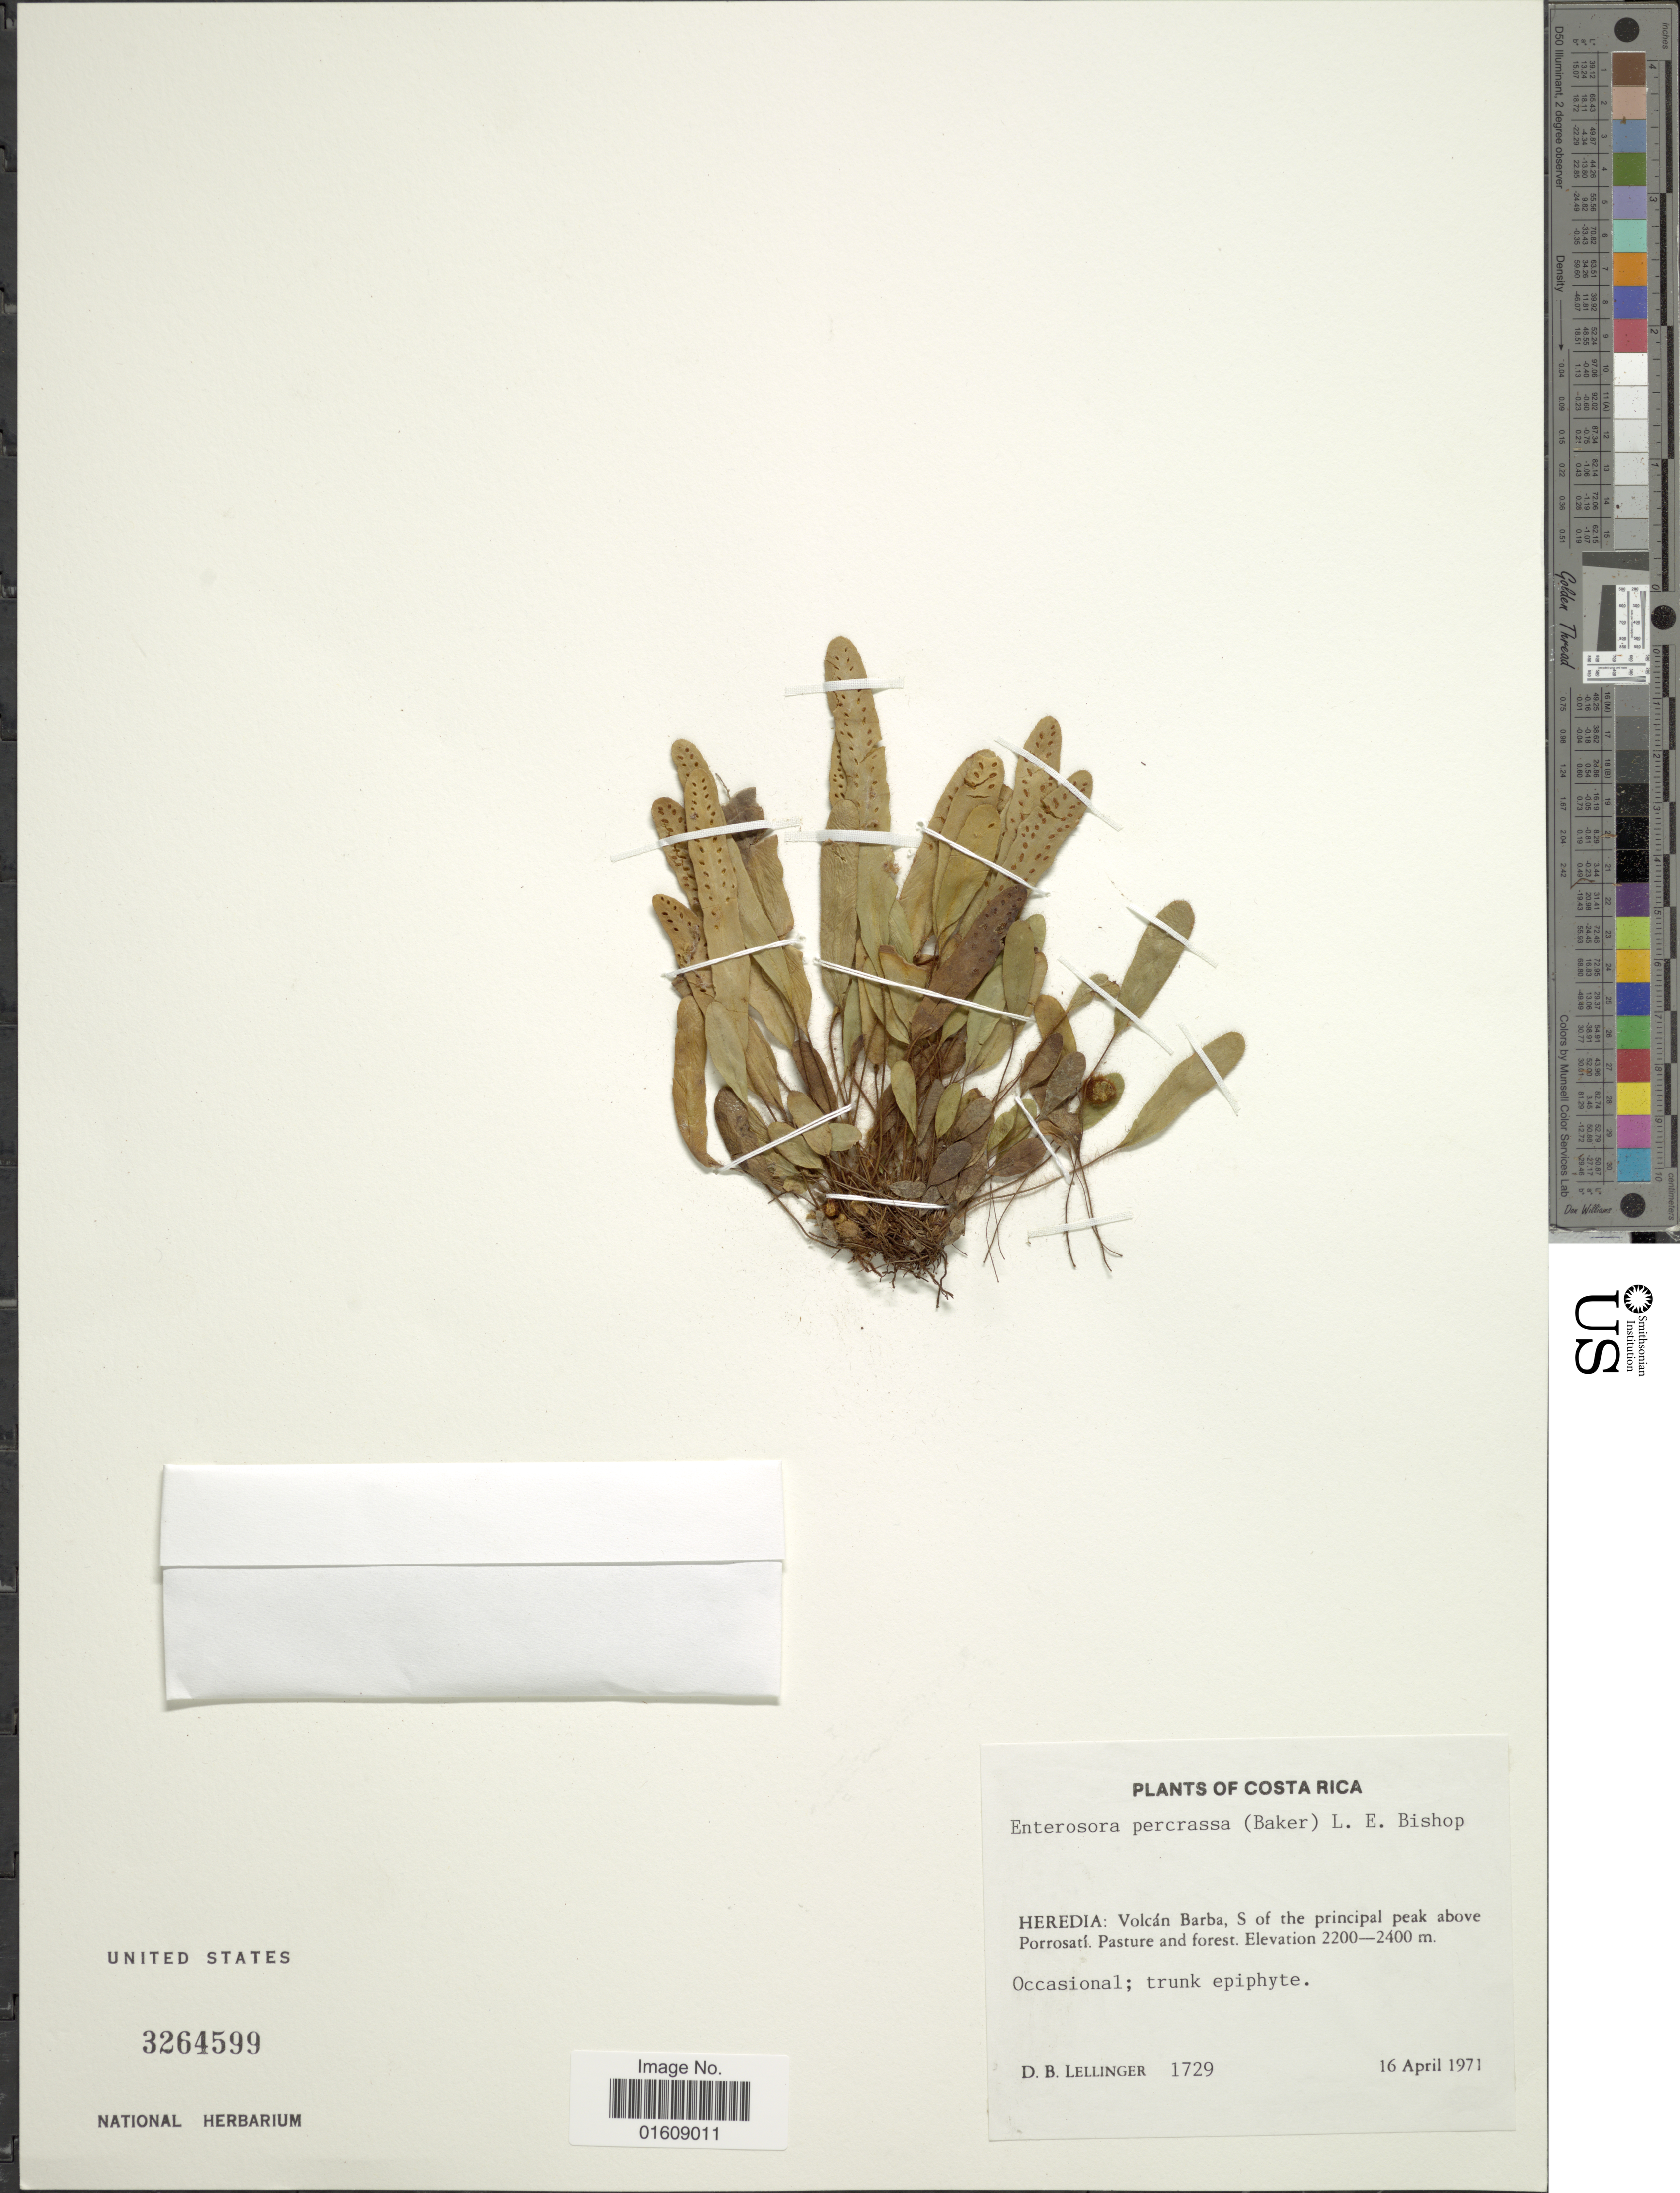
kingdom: Plantae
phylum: Tracheophyta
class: Polypodiopsida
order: Polypodiales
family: Polypodiaceae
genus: Enterosora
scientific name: Enterosora percrassa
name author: (Baker) L.E. Bishop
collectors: D. B. Lellinger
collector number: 1729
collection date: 1971-04-16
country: Costa Rica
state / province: Heredia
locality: Costa Rica, Heredia, Volcán Barba, S of the principal peak above Porrosatí.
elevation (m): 2200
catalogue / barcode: US 3264599